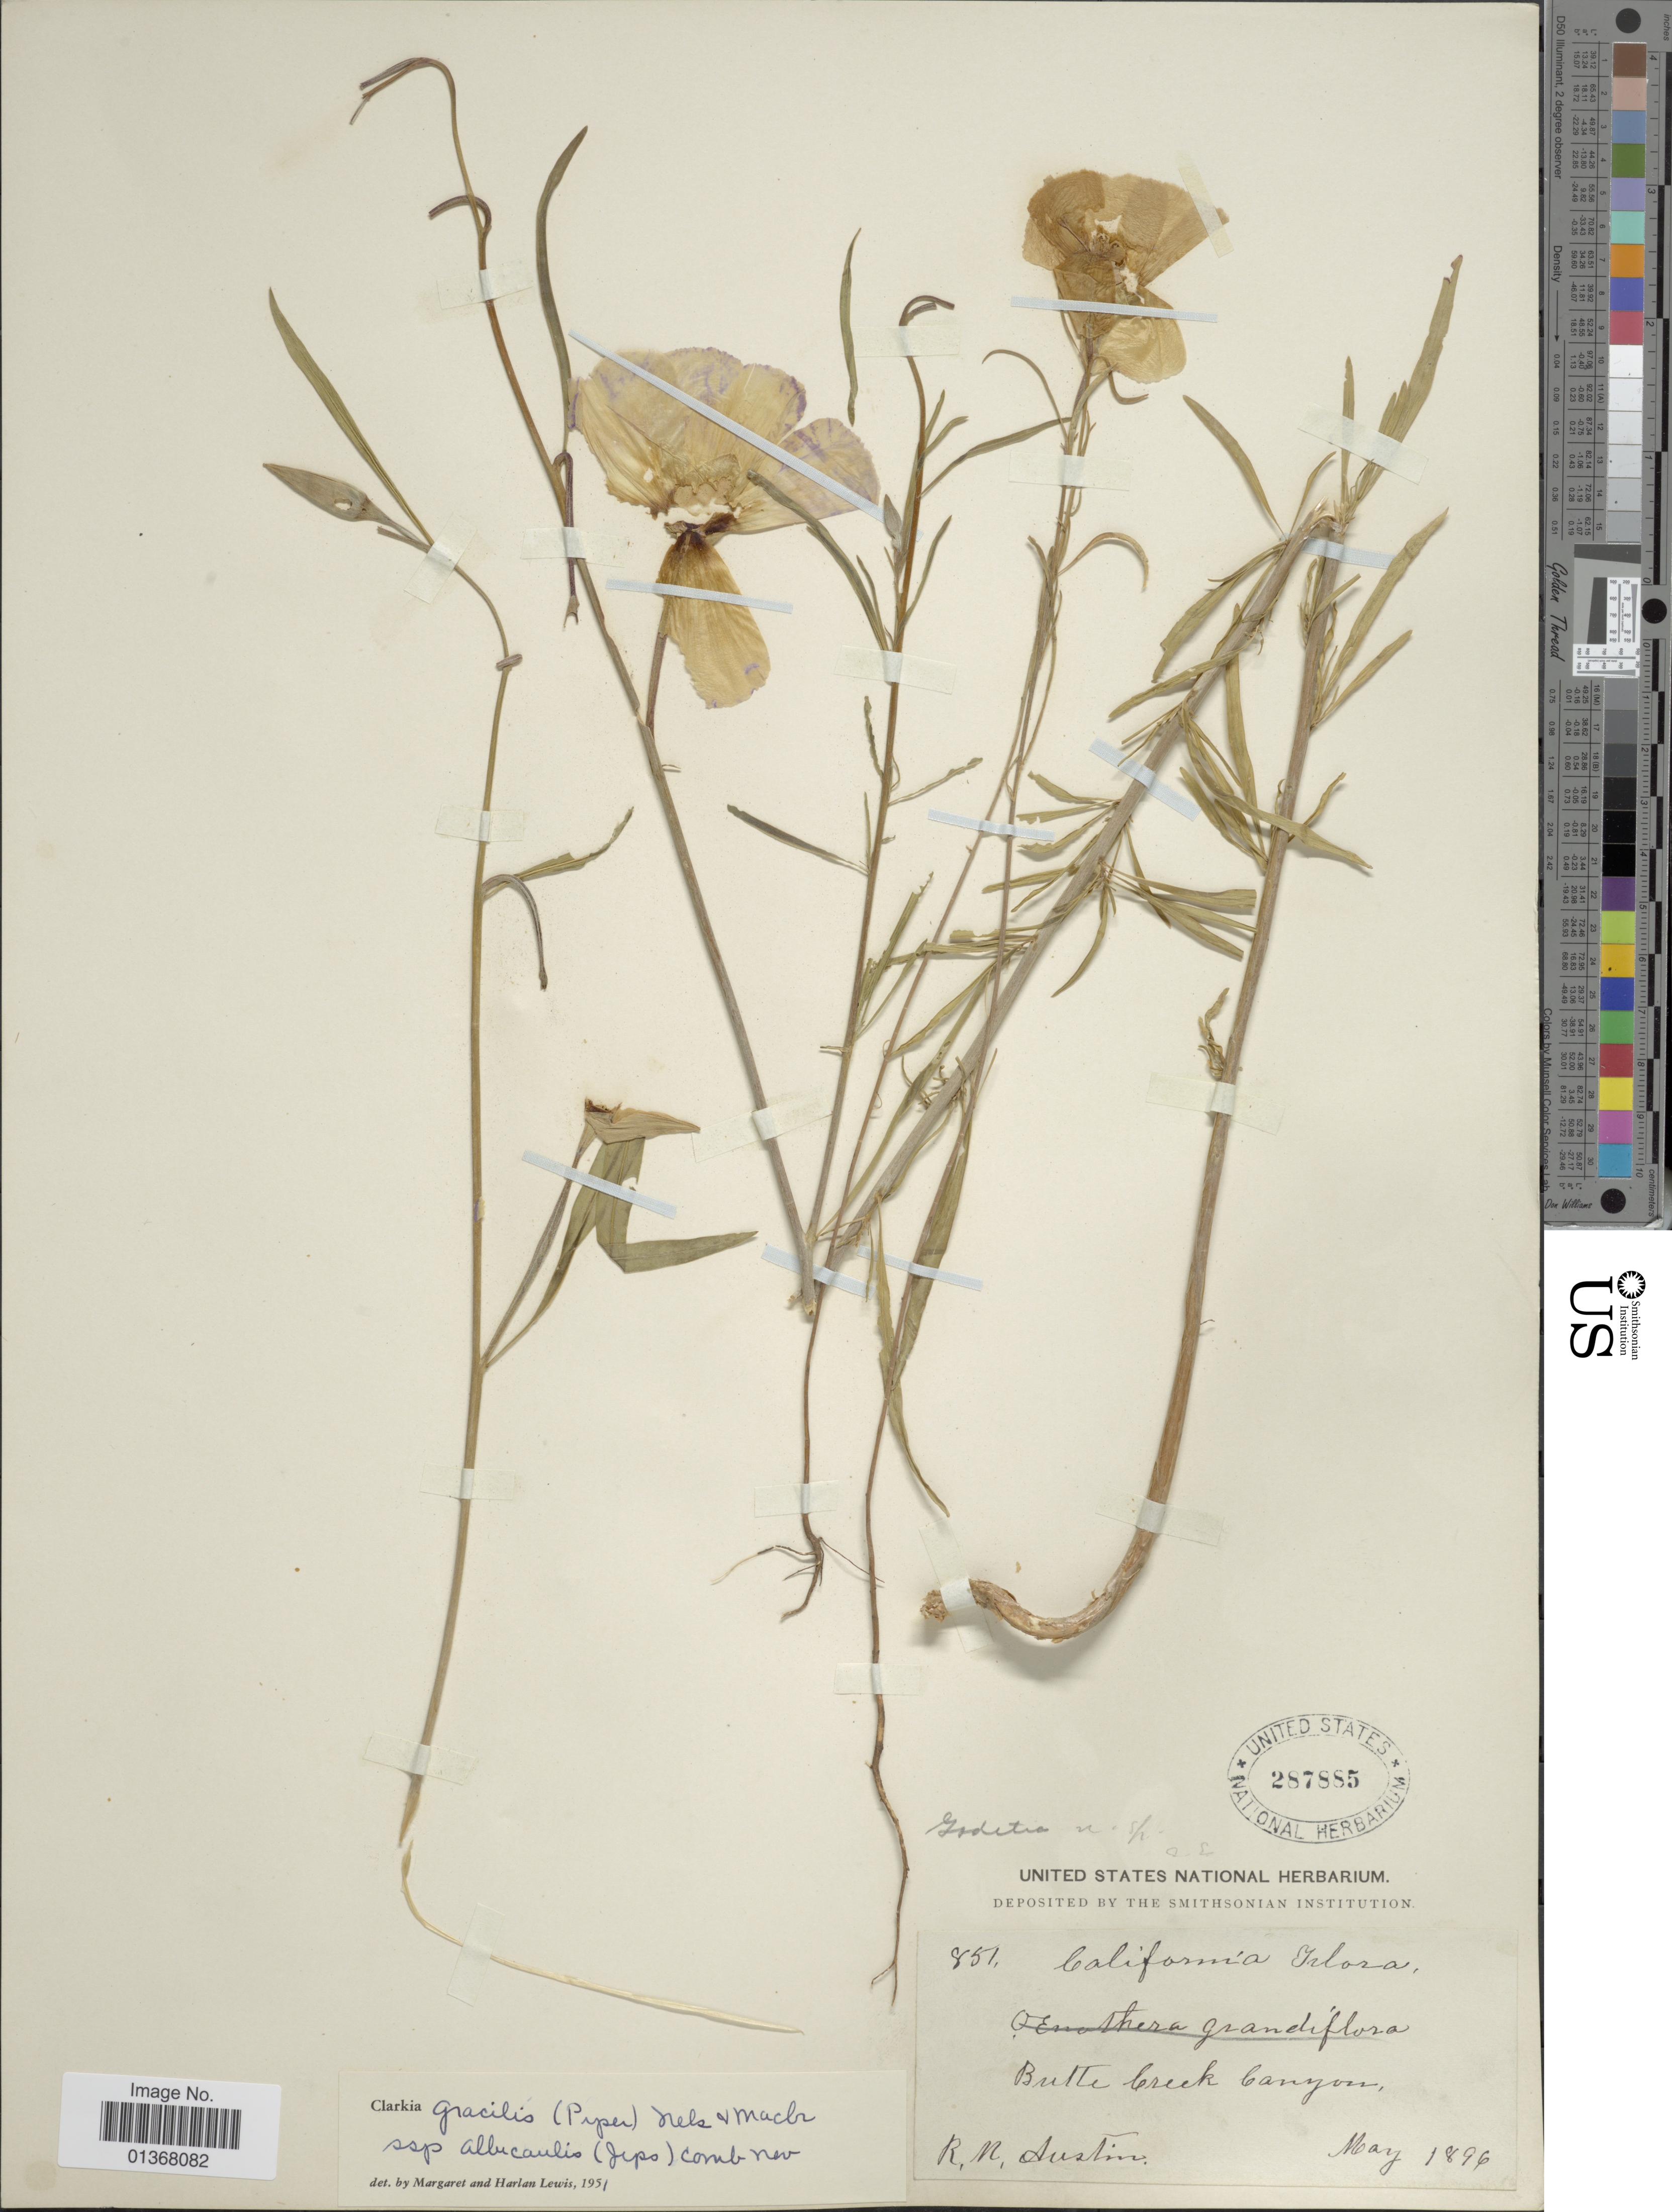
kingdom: Plantae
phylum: Tracheophyta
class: Magnoliopsida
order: Myrtales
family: Onagraceae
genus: Clarkia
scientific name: Clarkia gracilis subsp. gracilis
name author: (Piper) A. Nelson & J.F. Macbr.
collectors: R. Austin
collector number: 851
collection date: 1896-05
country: United States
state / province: California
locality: Butte Creek Canyon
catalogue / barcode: US 287885